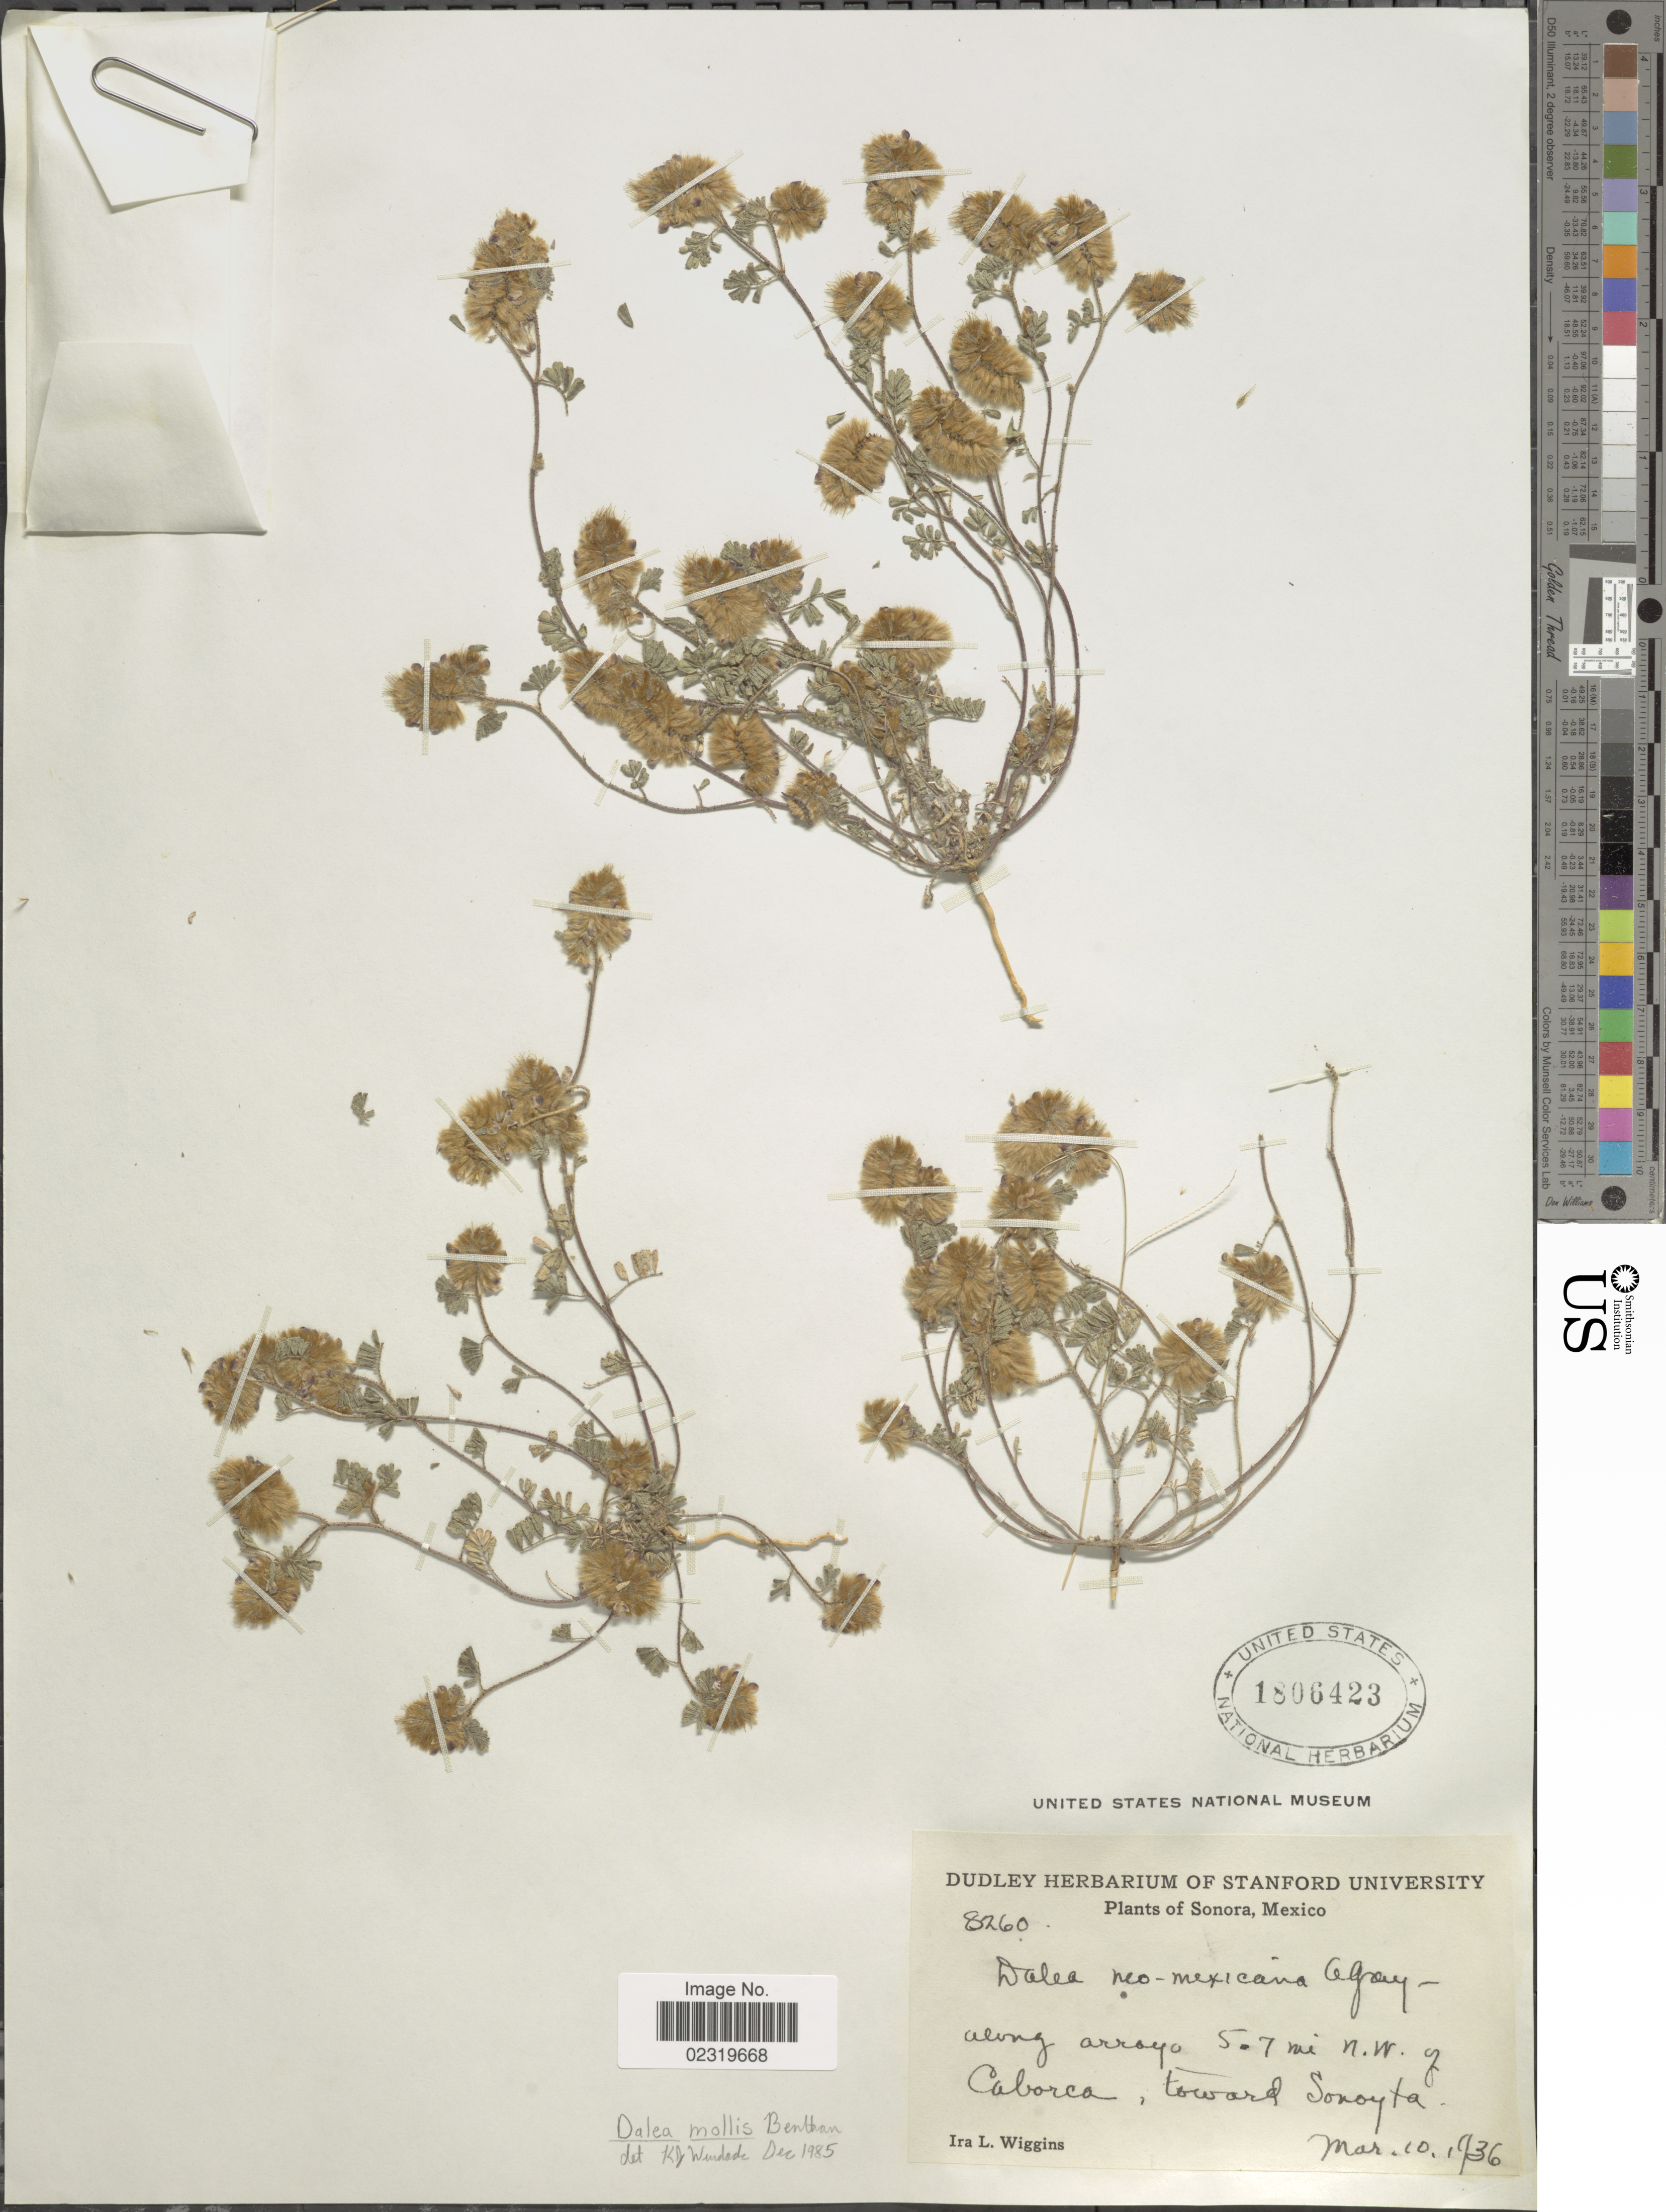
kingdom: Plantae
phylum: Tracheophyta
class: Magnoliopsida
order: Fabales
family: Fabaceae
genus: Dalea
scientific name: Dalea mollis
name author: Benth.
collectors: I. L. Wiggins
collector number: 8260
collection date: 1936-03-10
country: Mexico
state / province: Sonora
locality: Along arroyo 5-7 mi N.W. of Caborca, toward Sonoyta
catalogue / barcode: US 1806423